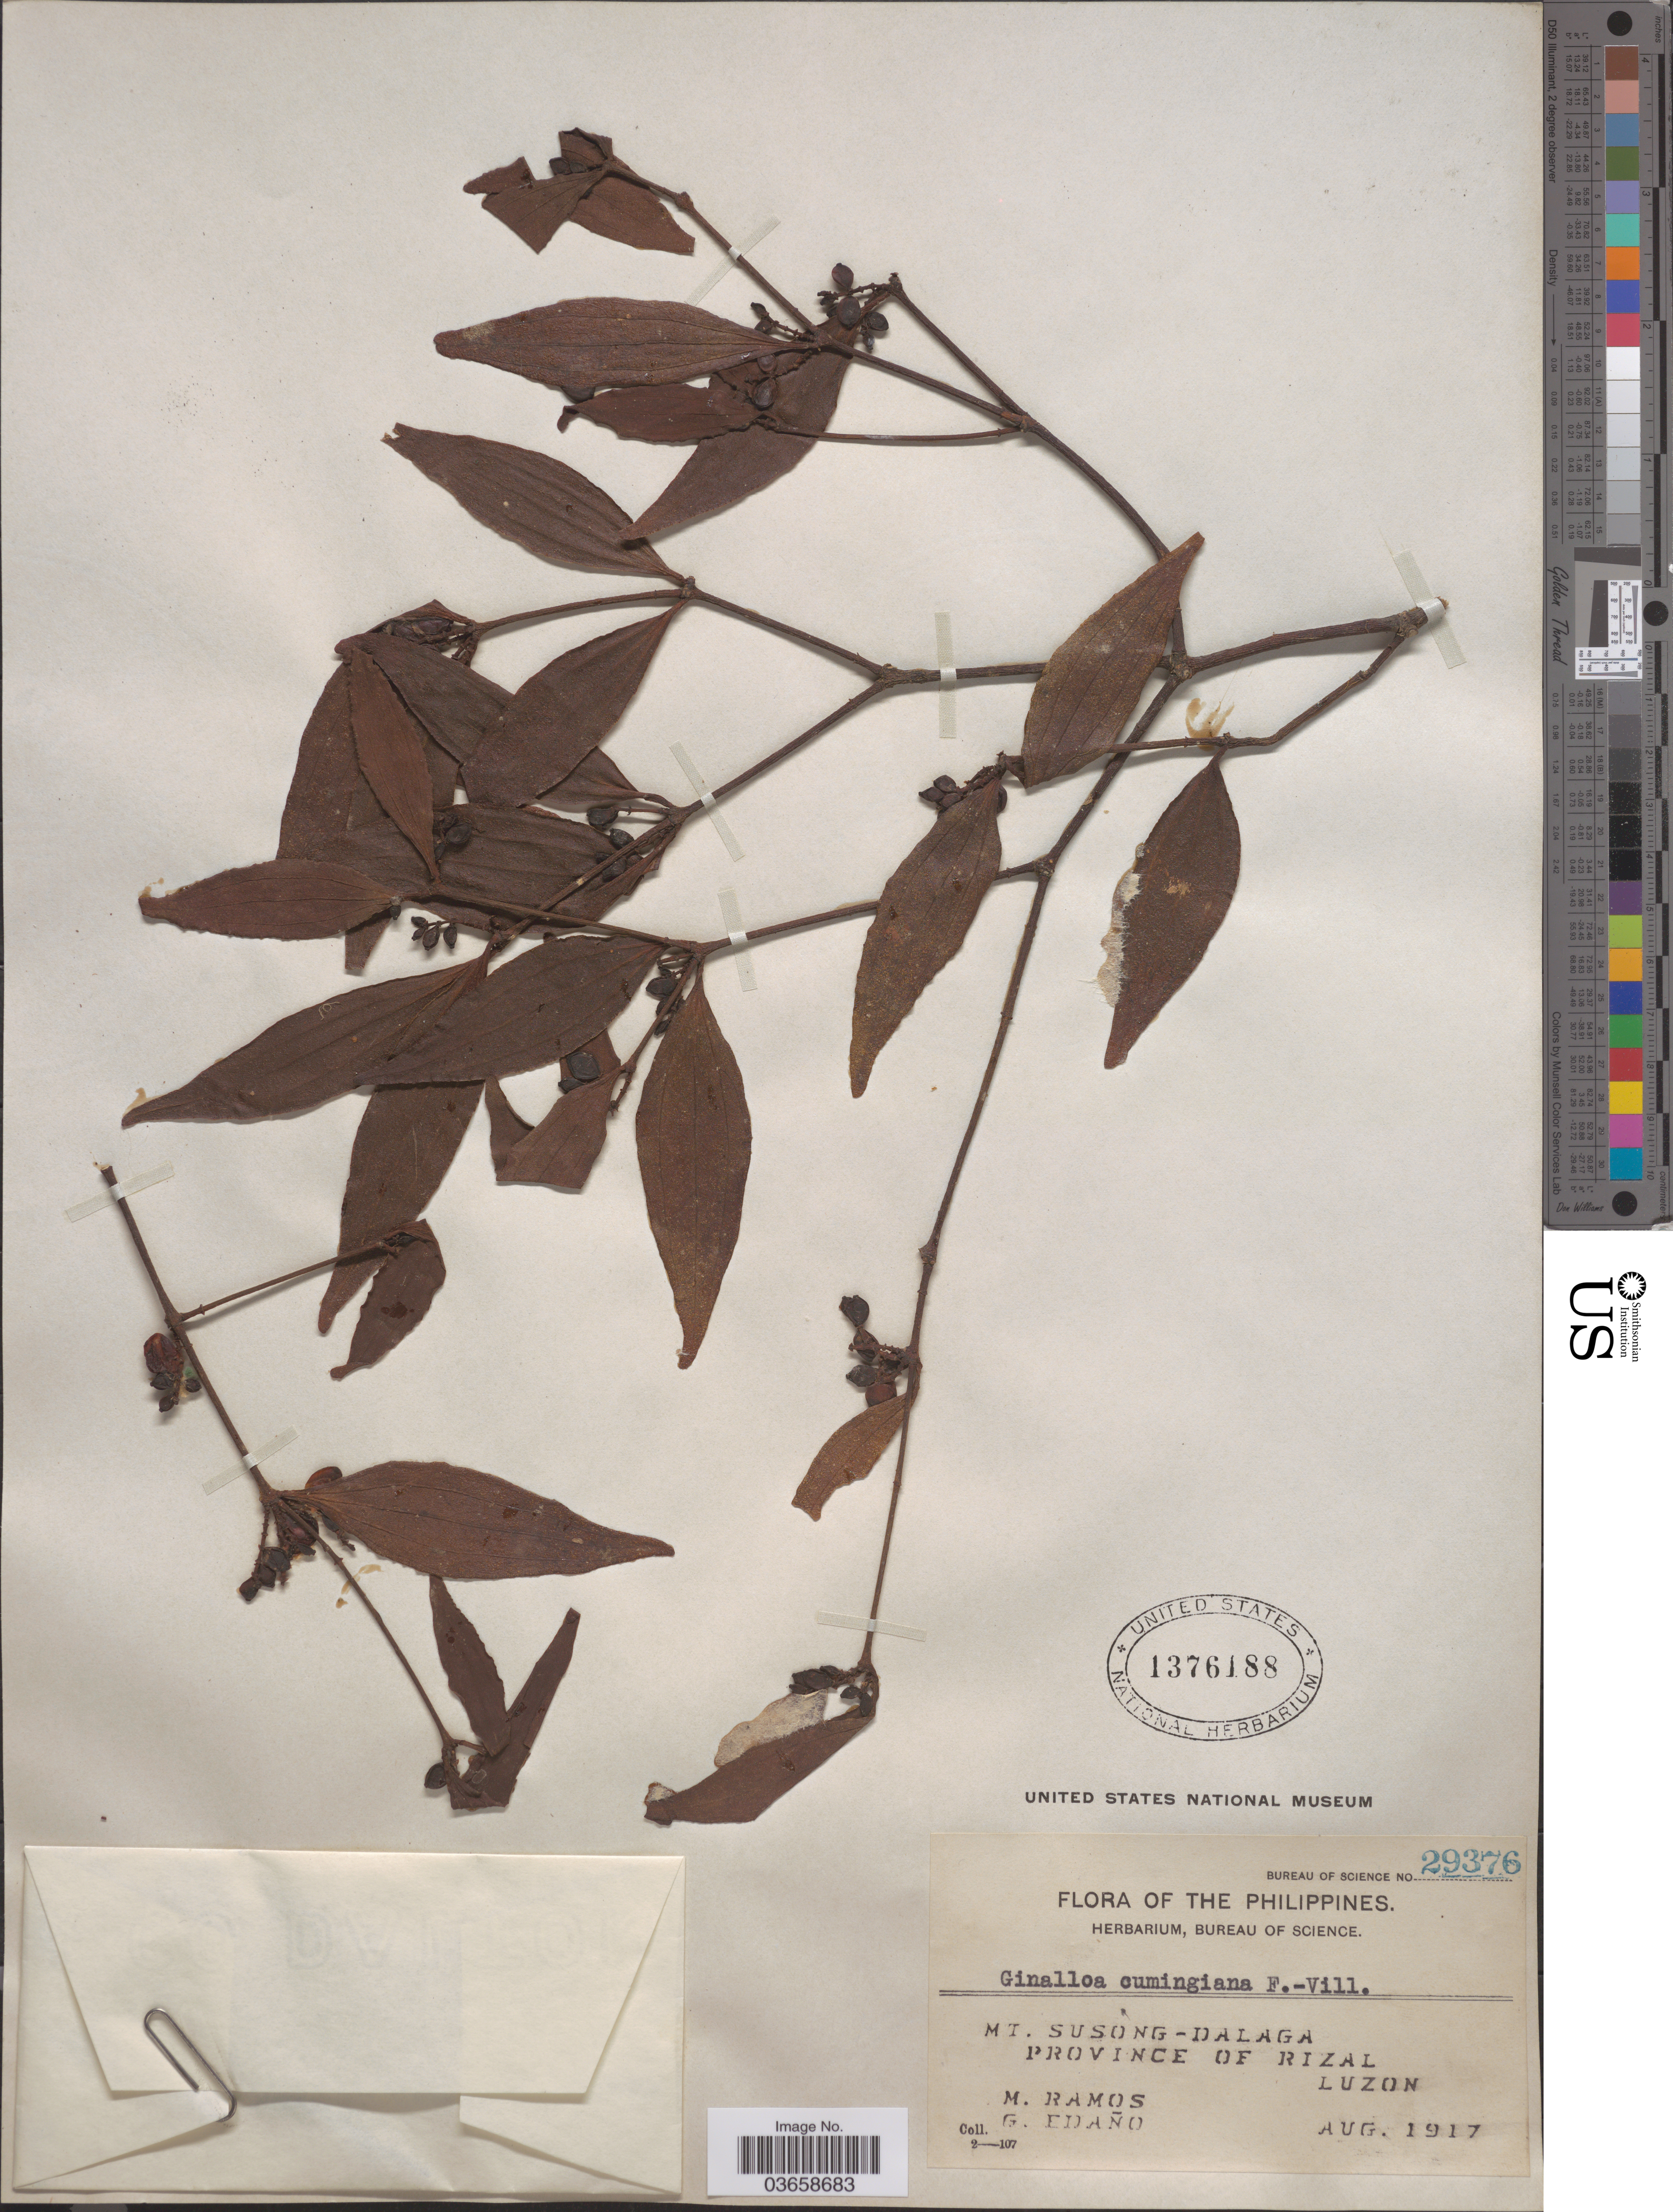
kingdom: Plantae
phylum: Tracheophyta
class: Magnoliopsida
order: Santalales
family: Viscaceae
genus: Ginalloa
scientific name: Ginalloa cumingiana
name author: (C. Presl) Benth. & Hook. f. ex Fern.-Vill.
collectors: M. Ramos & G. Edaño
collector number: Bureau of Science 29376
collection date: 1917-08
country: Philippines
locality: Mt. Susong-Dalaga. Province of Rizal. Luzon.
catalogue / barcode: US 1376188